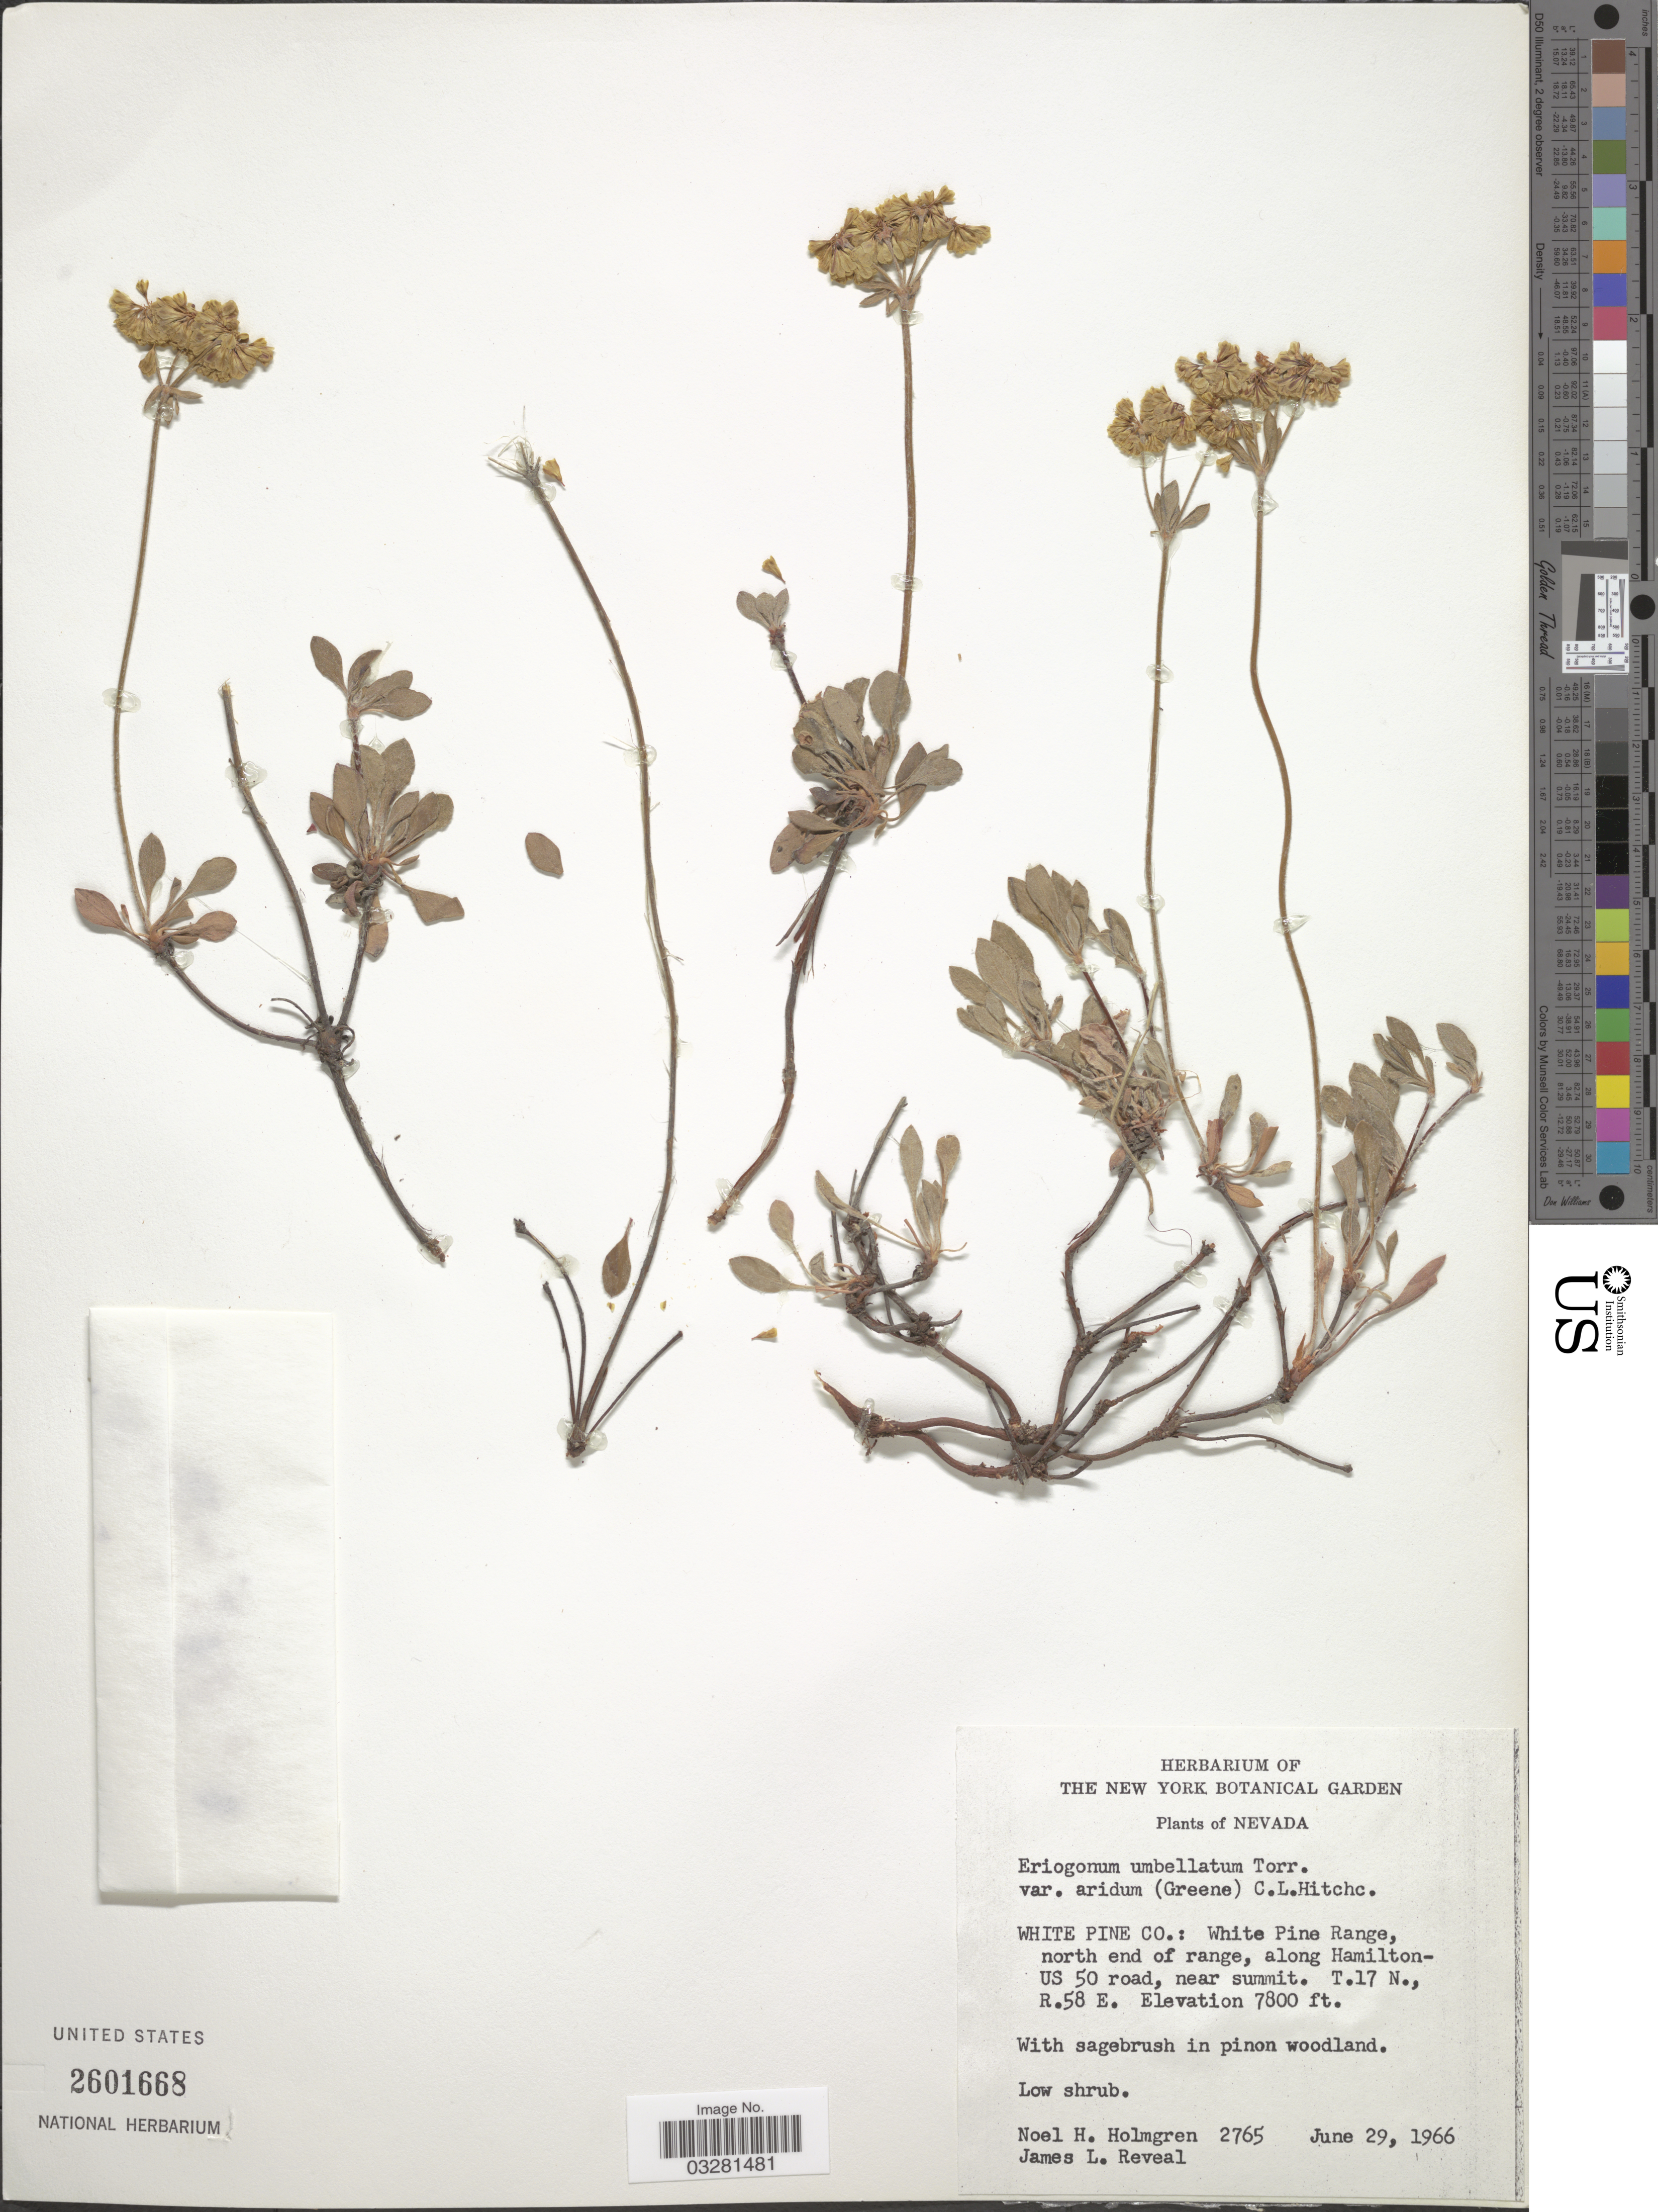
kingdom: Plantae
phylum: Tracheophyta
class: Magnoliopsida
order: Caryophyllales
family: Polygonaceae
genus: Eriogonum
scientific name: Eriogonum umbellatum var. aridum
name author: (S.W. Greene) C.L. Hitchc.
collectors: N. H. Holmgren & J. L. Reveal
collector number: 2765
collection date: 1966-06-29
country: United States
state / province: Nevada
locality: White Pine Co.: White Pine Range, north end of range, along Hamilton-US 50 road, near summit. T.17N., R.58E.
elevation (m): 2377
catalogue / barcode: US 2601668